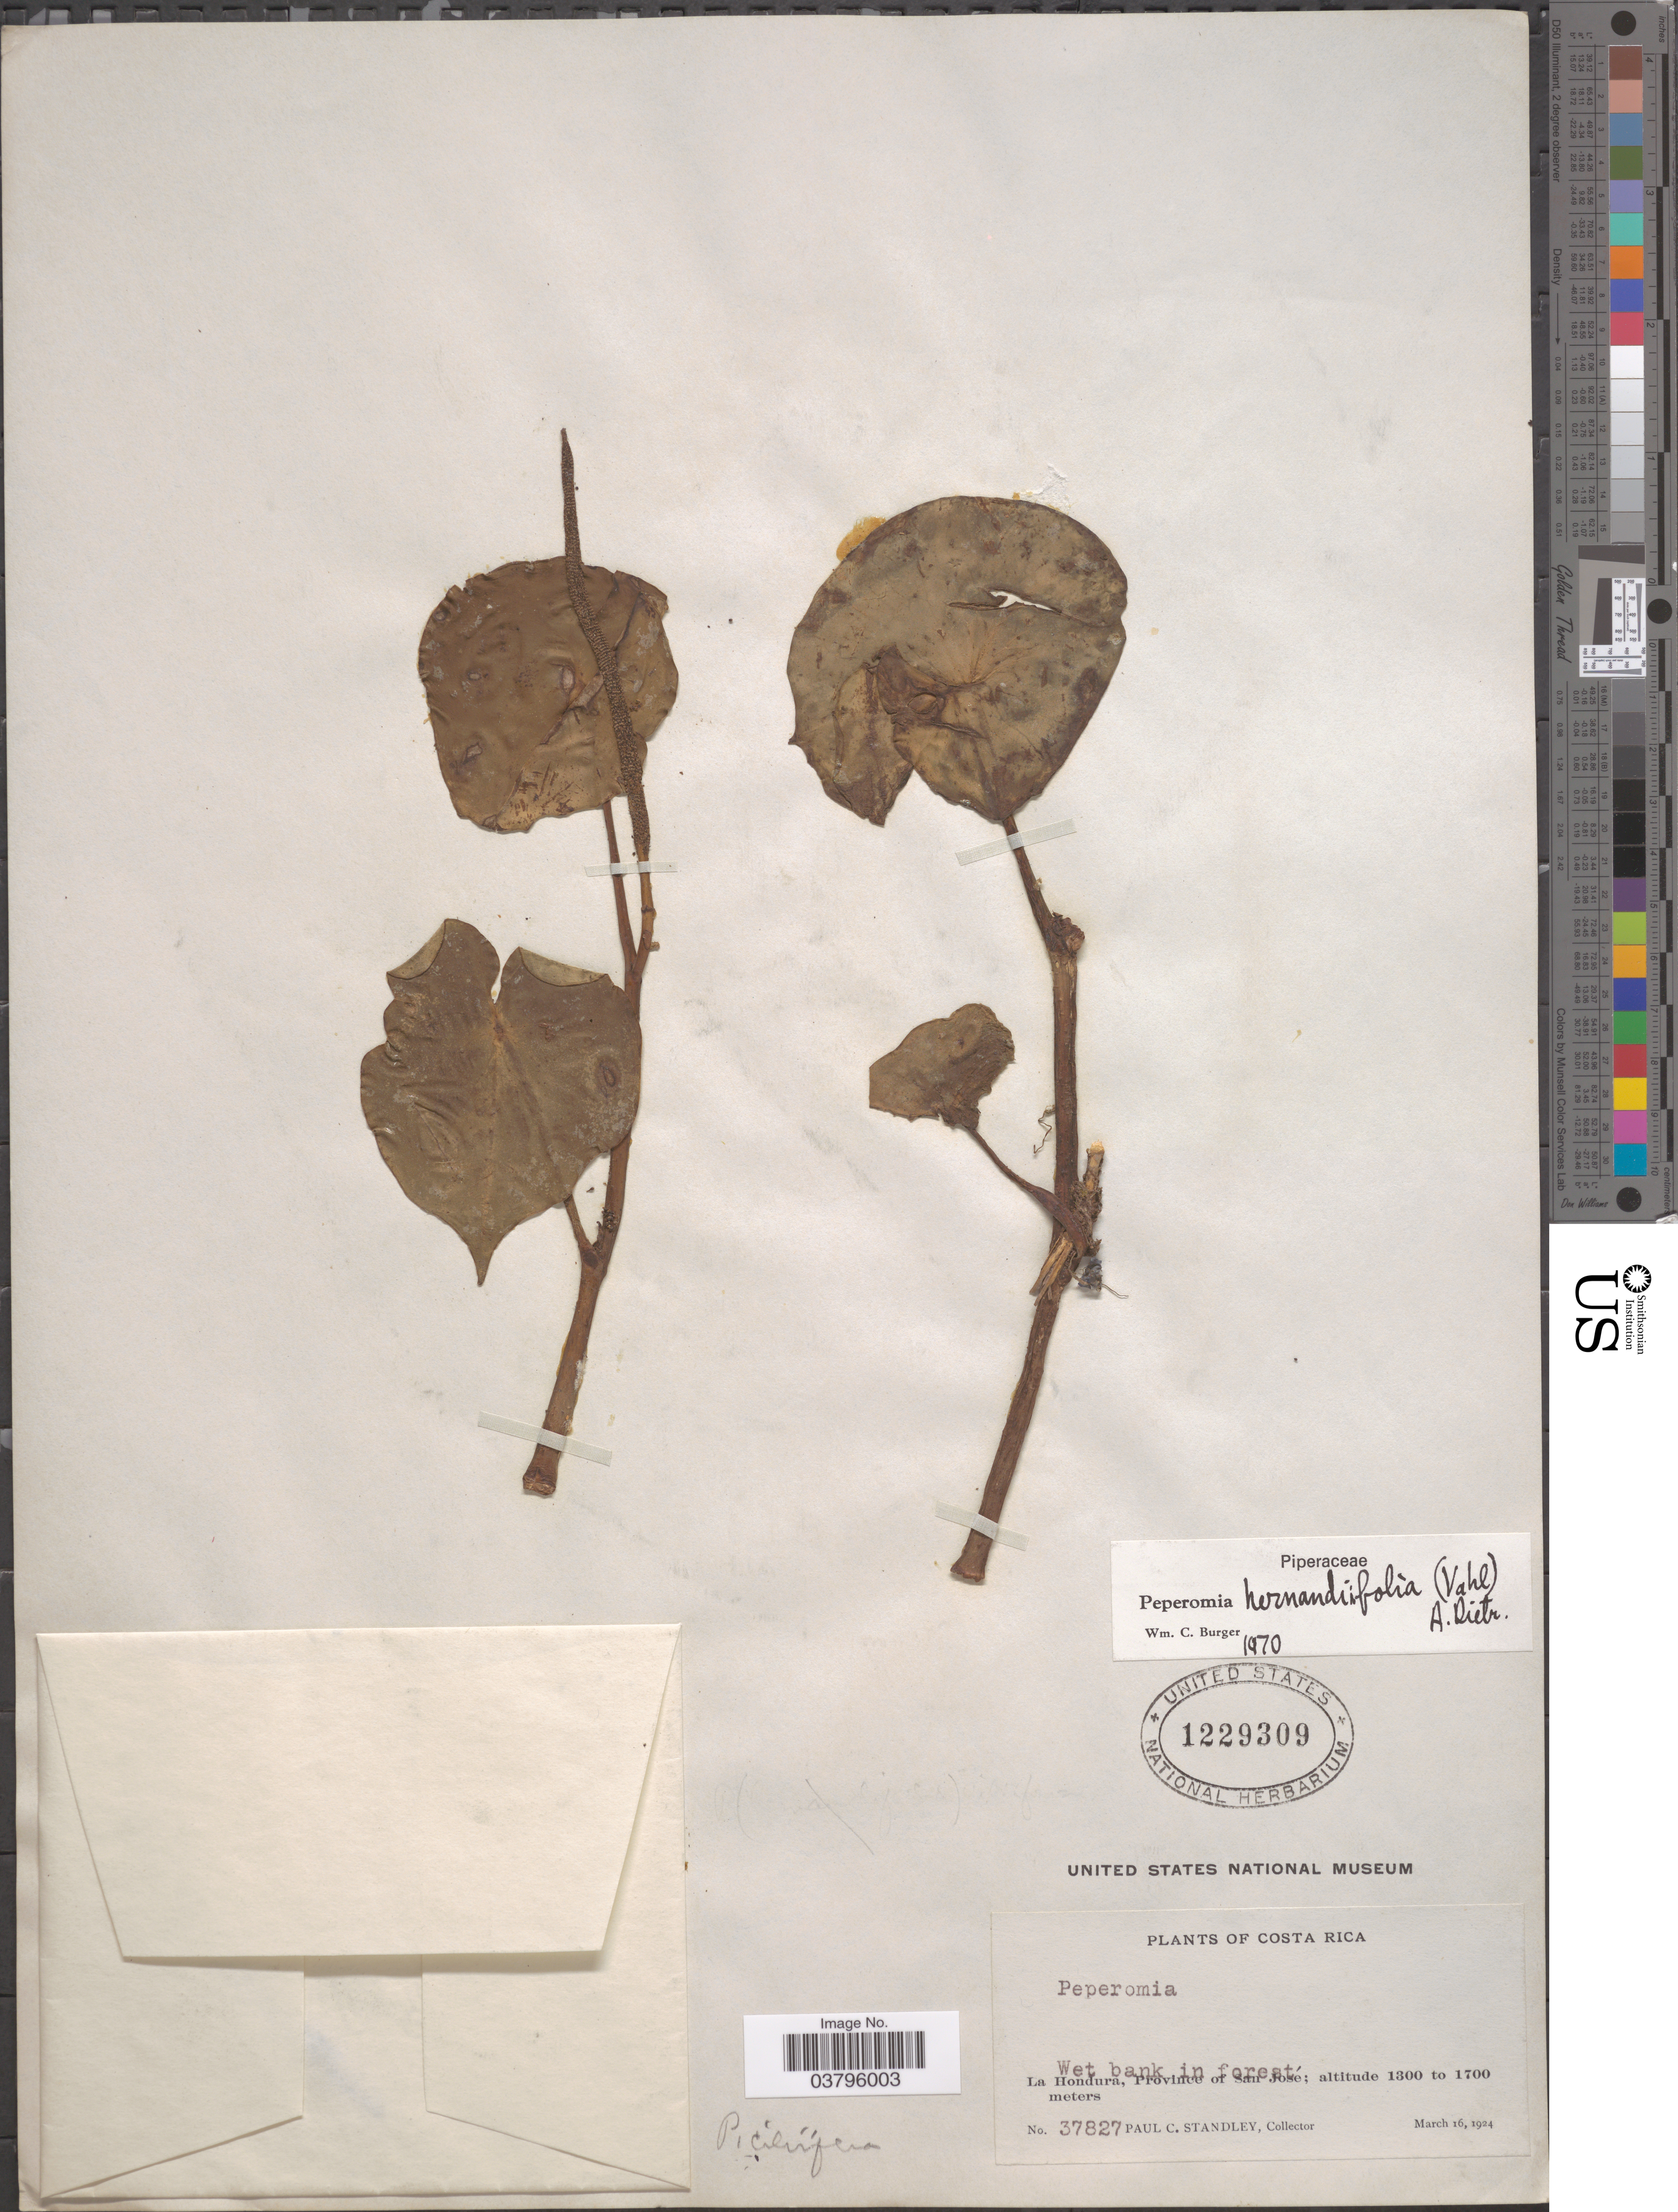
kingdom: Plantae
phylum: Tracheophyta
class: Magnoliopsida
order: Piperales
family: Piperaceae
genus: Peperomia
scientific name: Peperomia choroniana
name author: C. DC.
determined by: Jiménez, José Estaban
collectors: P. C. Standley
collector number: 37827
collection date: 1924-03-16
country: Costa Rica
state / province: San José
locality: La Hondura.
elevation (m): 1300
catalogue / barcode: US 1229309